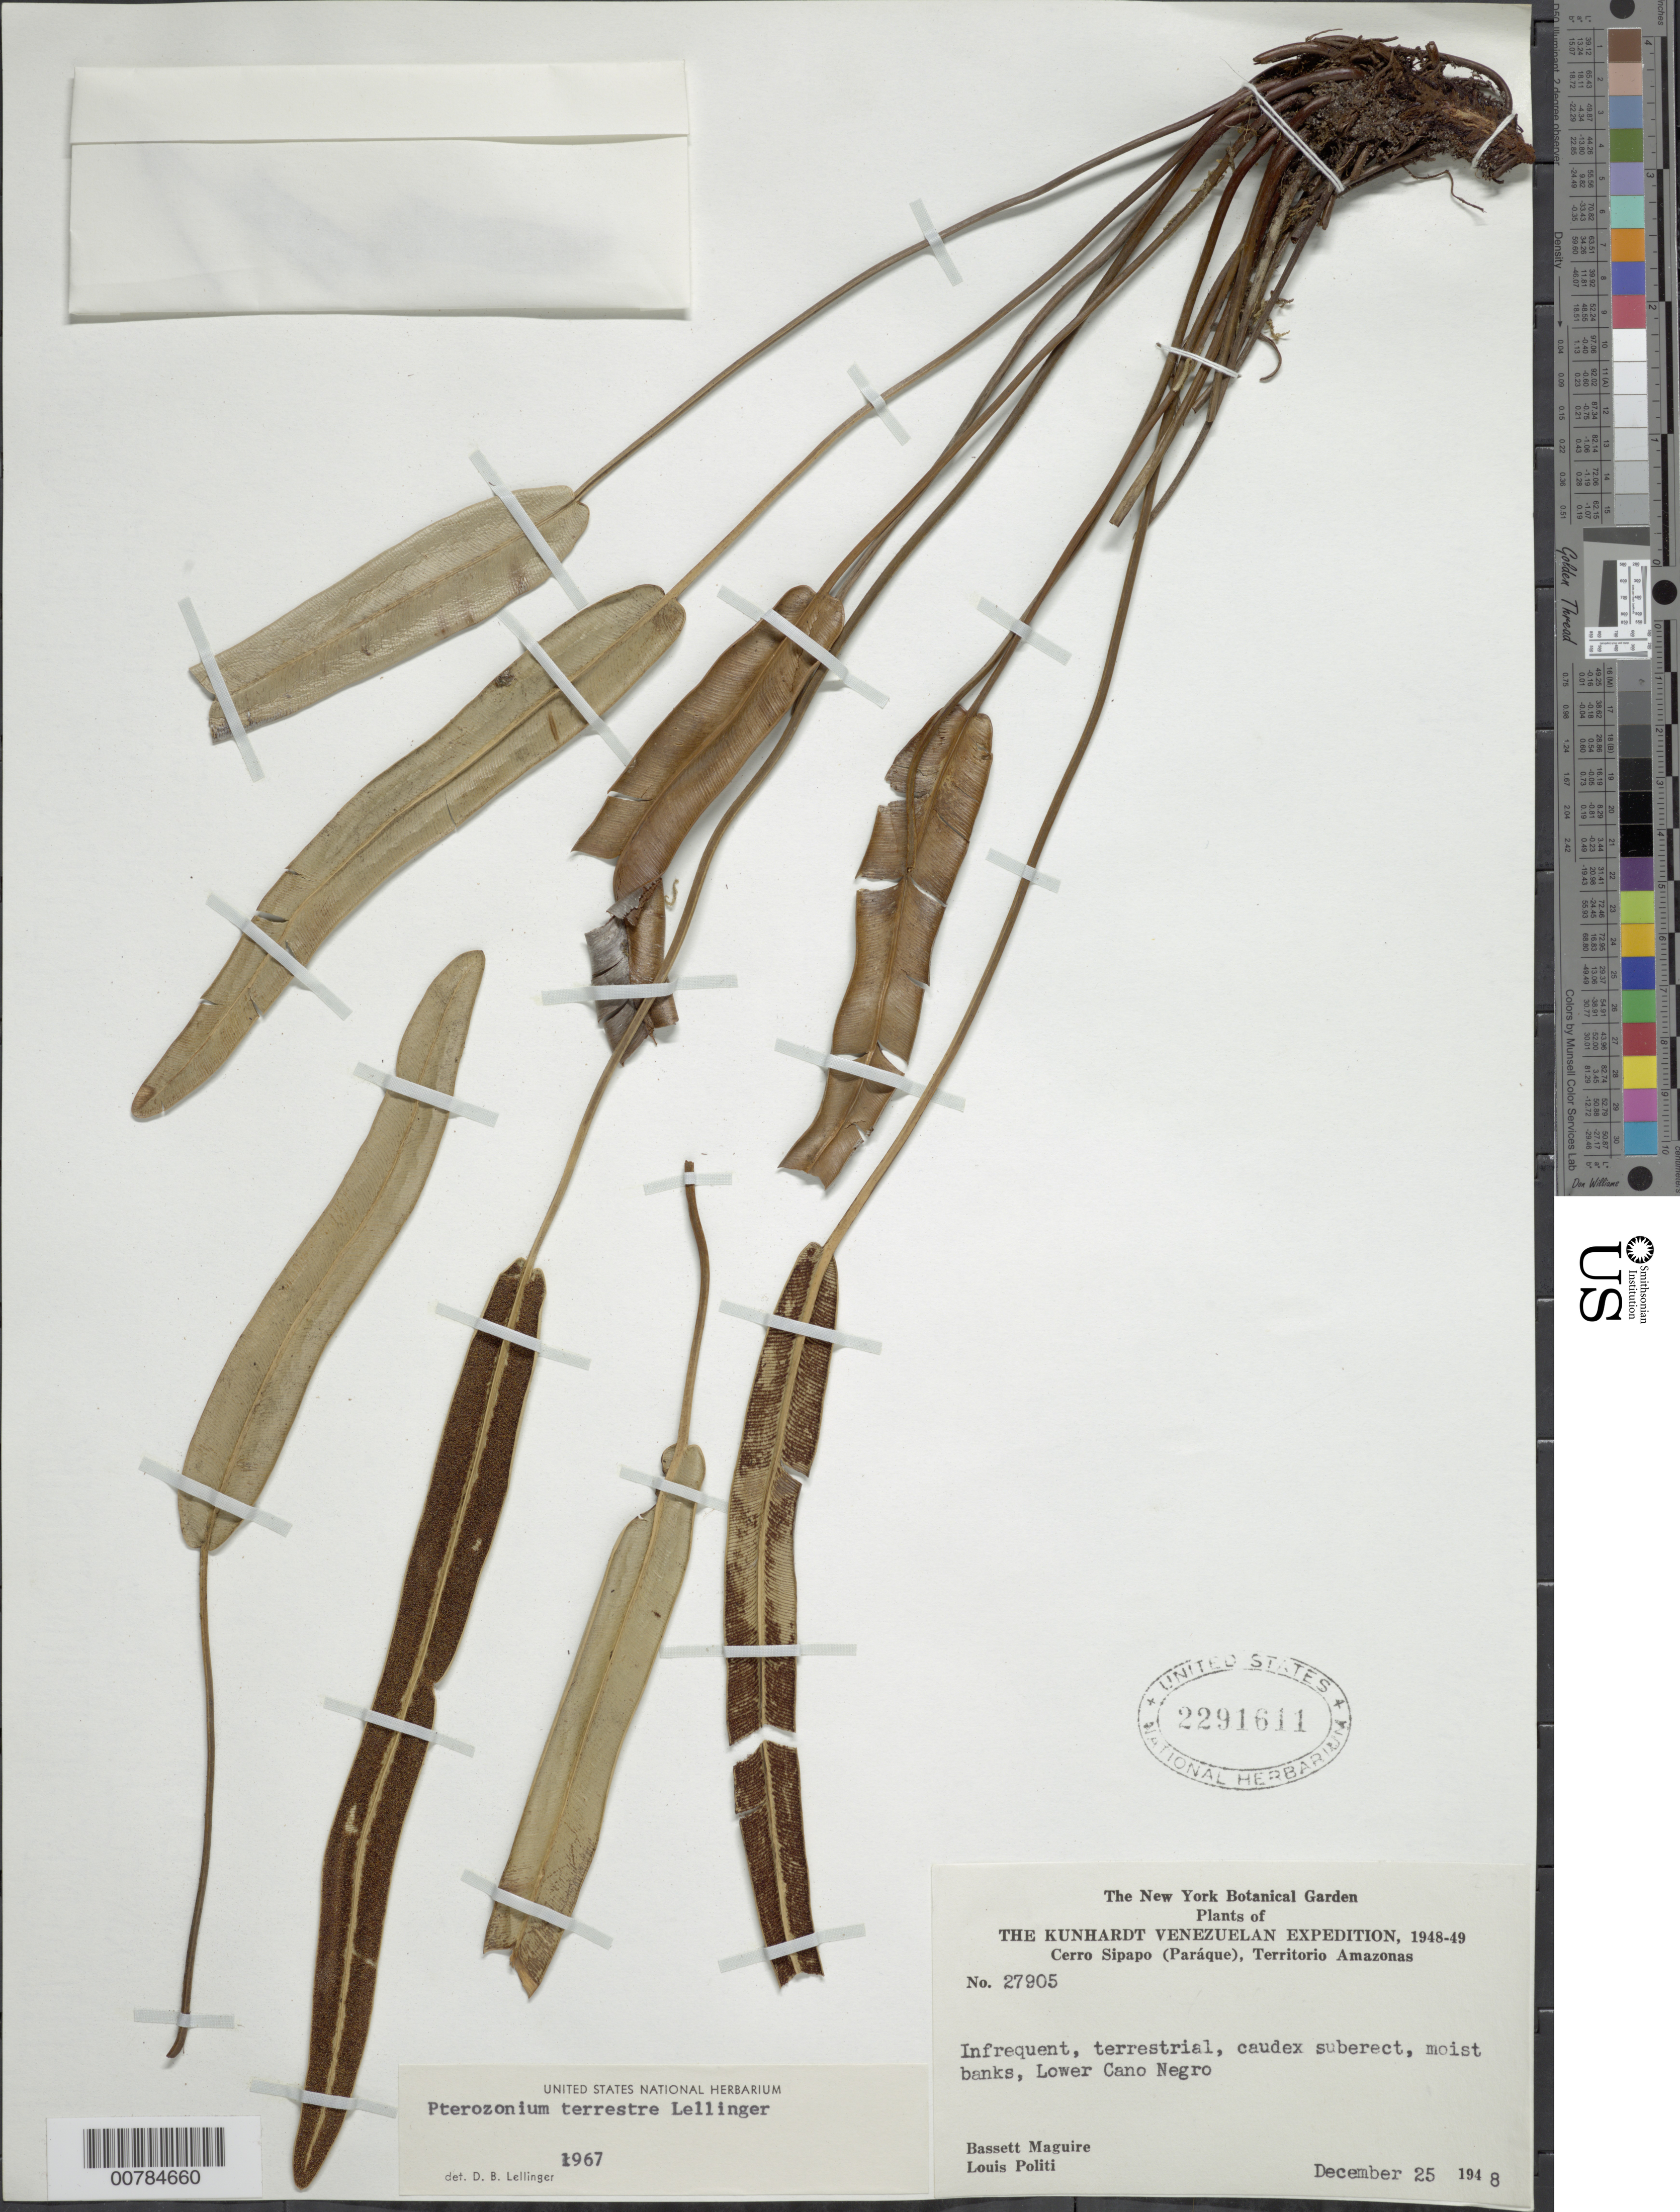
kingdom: Plantae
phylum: Tracheophyta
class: Polypodiopsida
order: Polypodiales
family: Pteridaceae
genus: Pterozonium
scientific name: Pterozonium terrestre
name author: Lellinger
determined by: Lellinger, David B., (BOT), Smithsonian Institution - National Museum of Natural History (UNITED STATES)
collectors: B. Maguire & L. Politi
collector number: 27905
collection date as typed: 25-Dec-48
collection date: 1948-12-25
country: Venezuela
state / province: Amazonas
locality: Cerro Sipapo (Paráque), Lower Caño Negro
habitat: Moist banks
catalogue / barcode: US 2291611